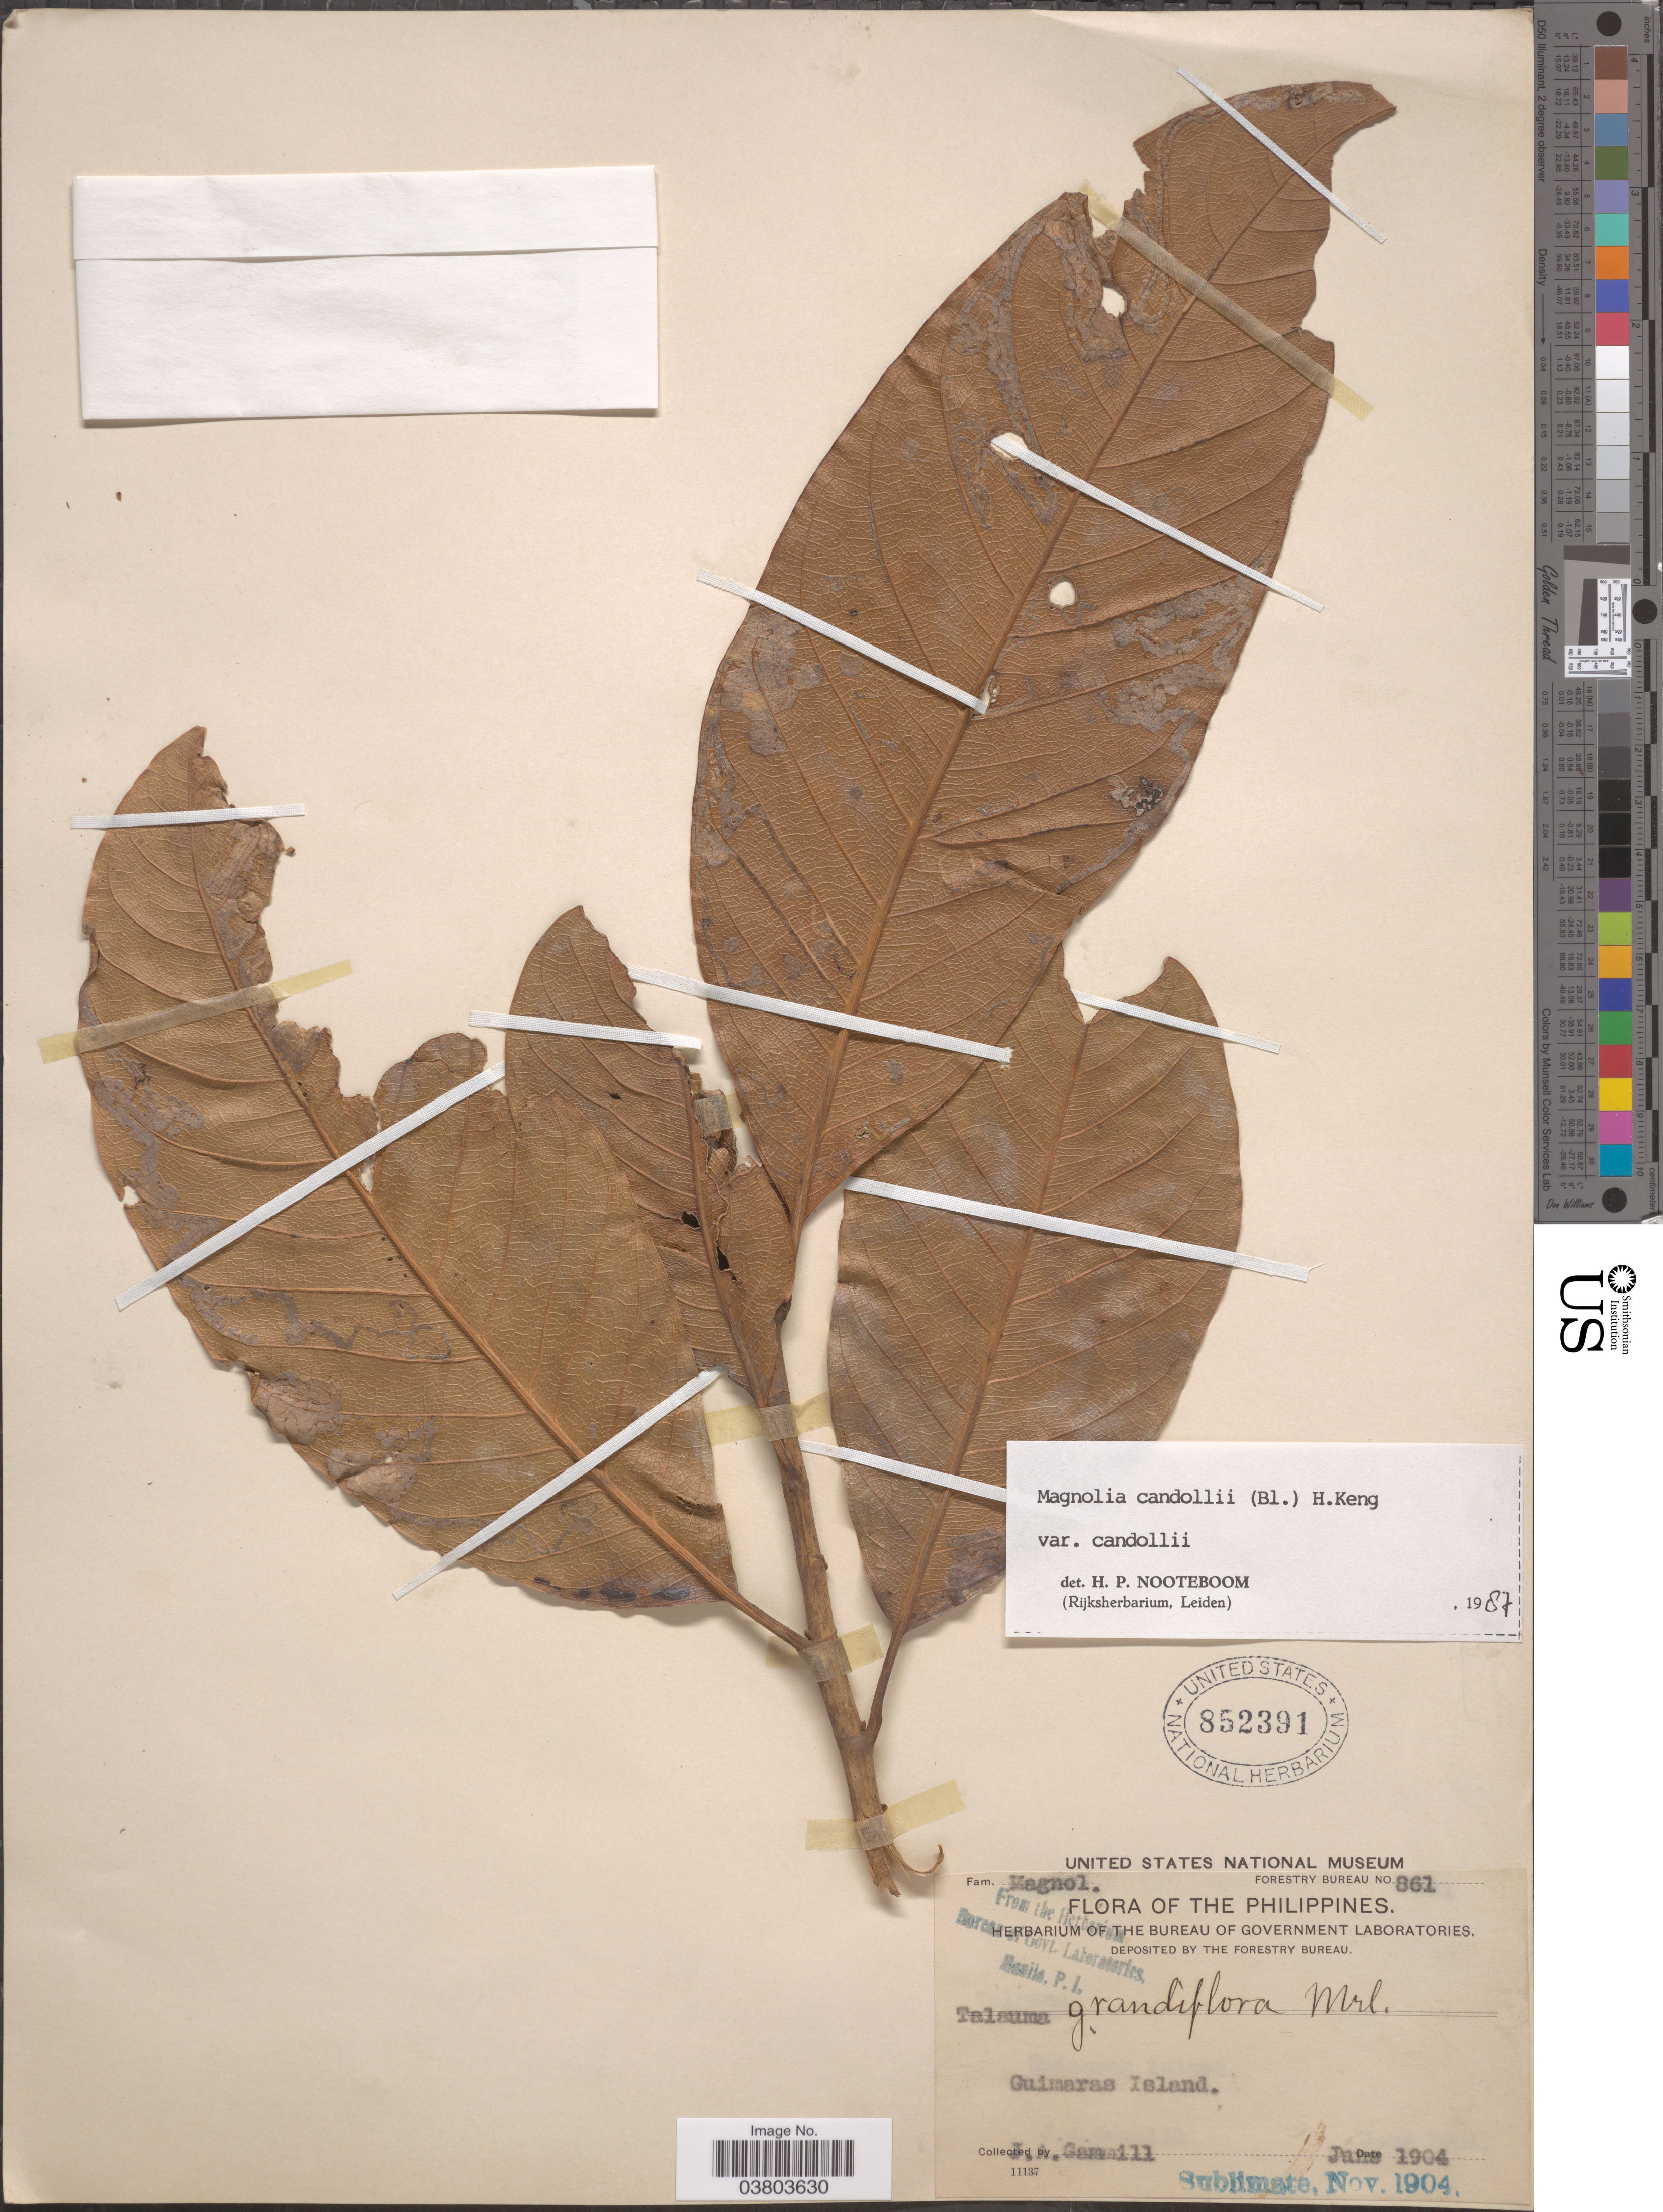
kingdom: Plantae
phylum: Tracheophyta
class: Magnoliopsida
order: Magnoliales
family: Magnoliaceae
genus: Magnolia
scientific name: Magnolia candollei var. candollei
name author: Link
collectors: J. Gammill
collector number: Forestry Bureau 861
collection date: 1904-06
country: Philippines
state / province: Western Visayas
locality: Guimaras Island.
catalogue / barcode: US 852391